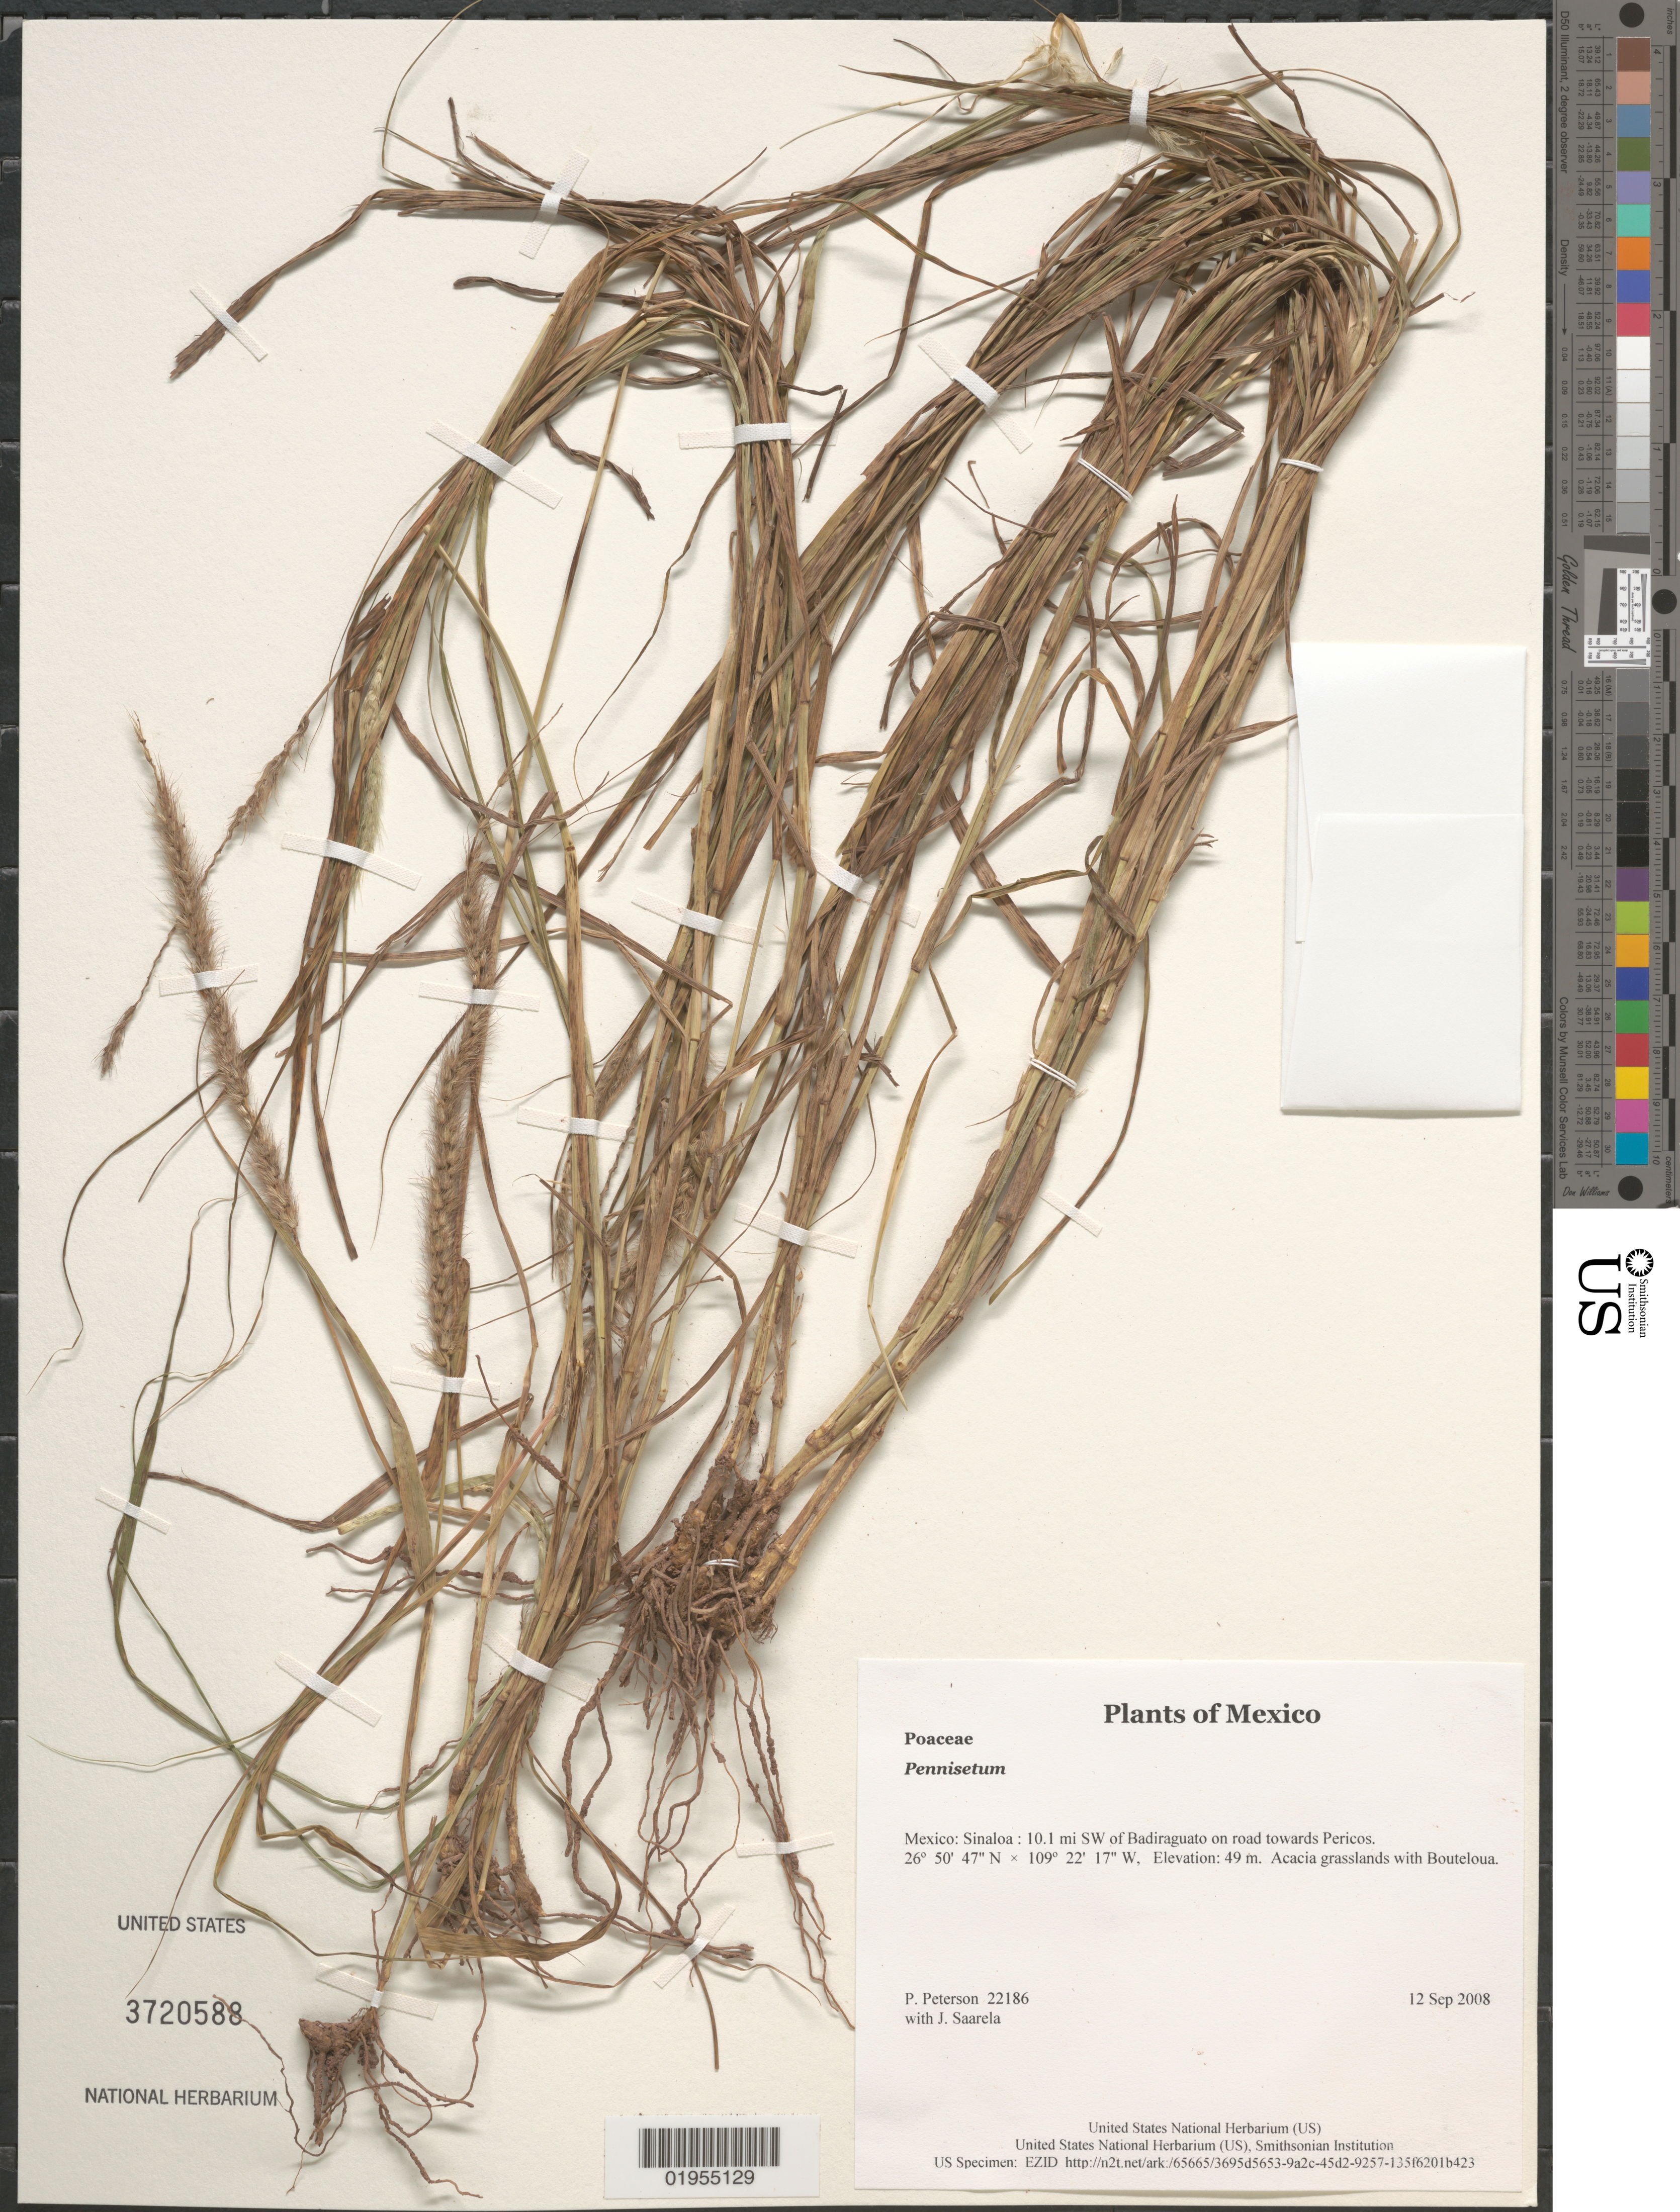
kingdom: Plantae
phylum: Tracheophyta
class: Liliopsida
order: Poales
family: Poaceae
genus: Pennisetum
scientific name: Pennisetum sp.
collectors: P. M. Peterson & J. Saarela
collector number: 22186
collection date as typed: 12 Sep 2008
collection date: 2008-09-12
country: Mexico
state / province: Sinaloa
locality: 10.1 mi SW of Badiraguato on road towards Pericos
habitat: Acacia grasslands with Bouteloua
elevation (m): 49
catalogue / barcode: US 3720588